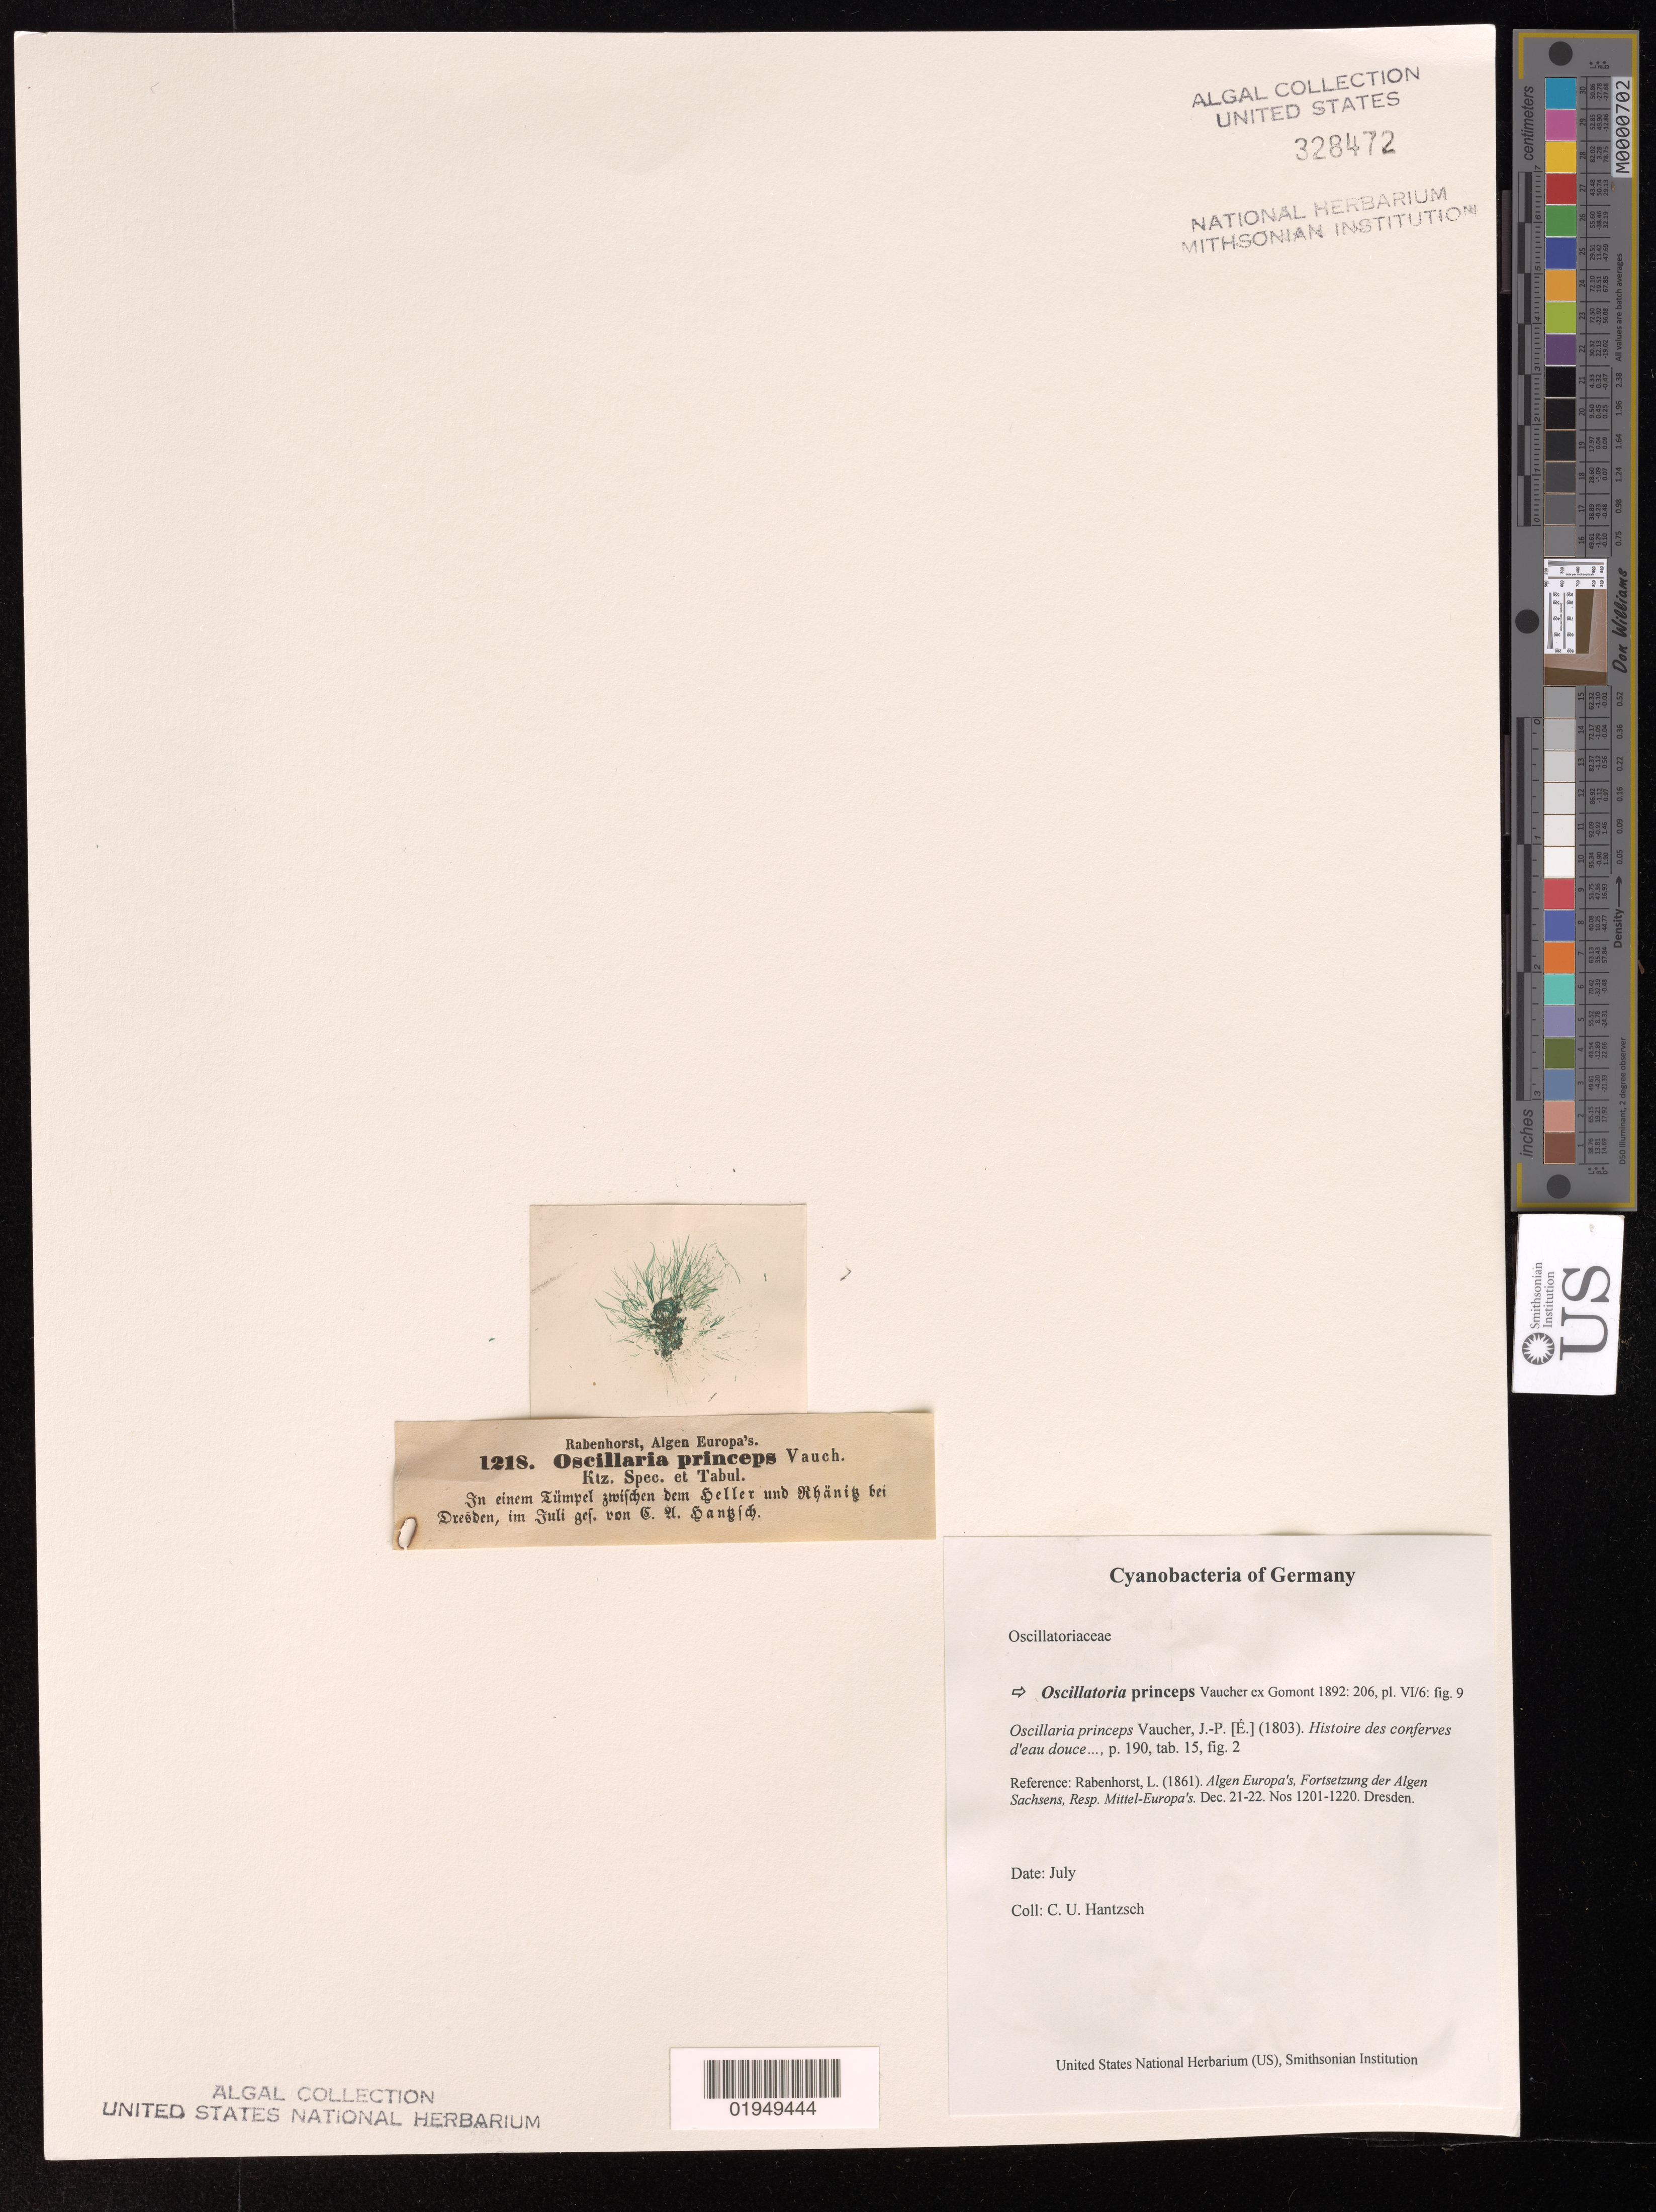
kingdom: Bacteria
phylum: Cyanobacteria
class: Cyanobacteriia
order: Cyanobacteriales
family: Oscillatoriaceae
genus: Oscillatoria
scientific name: Oscillatoria princeps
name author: Vaucher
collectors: C. Hantzsch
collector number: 1218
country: Germany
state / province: Sachsen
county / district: Dresden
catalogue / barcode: US 328472